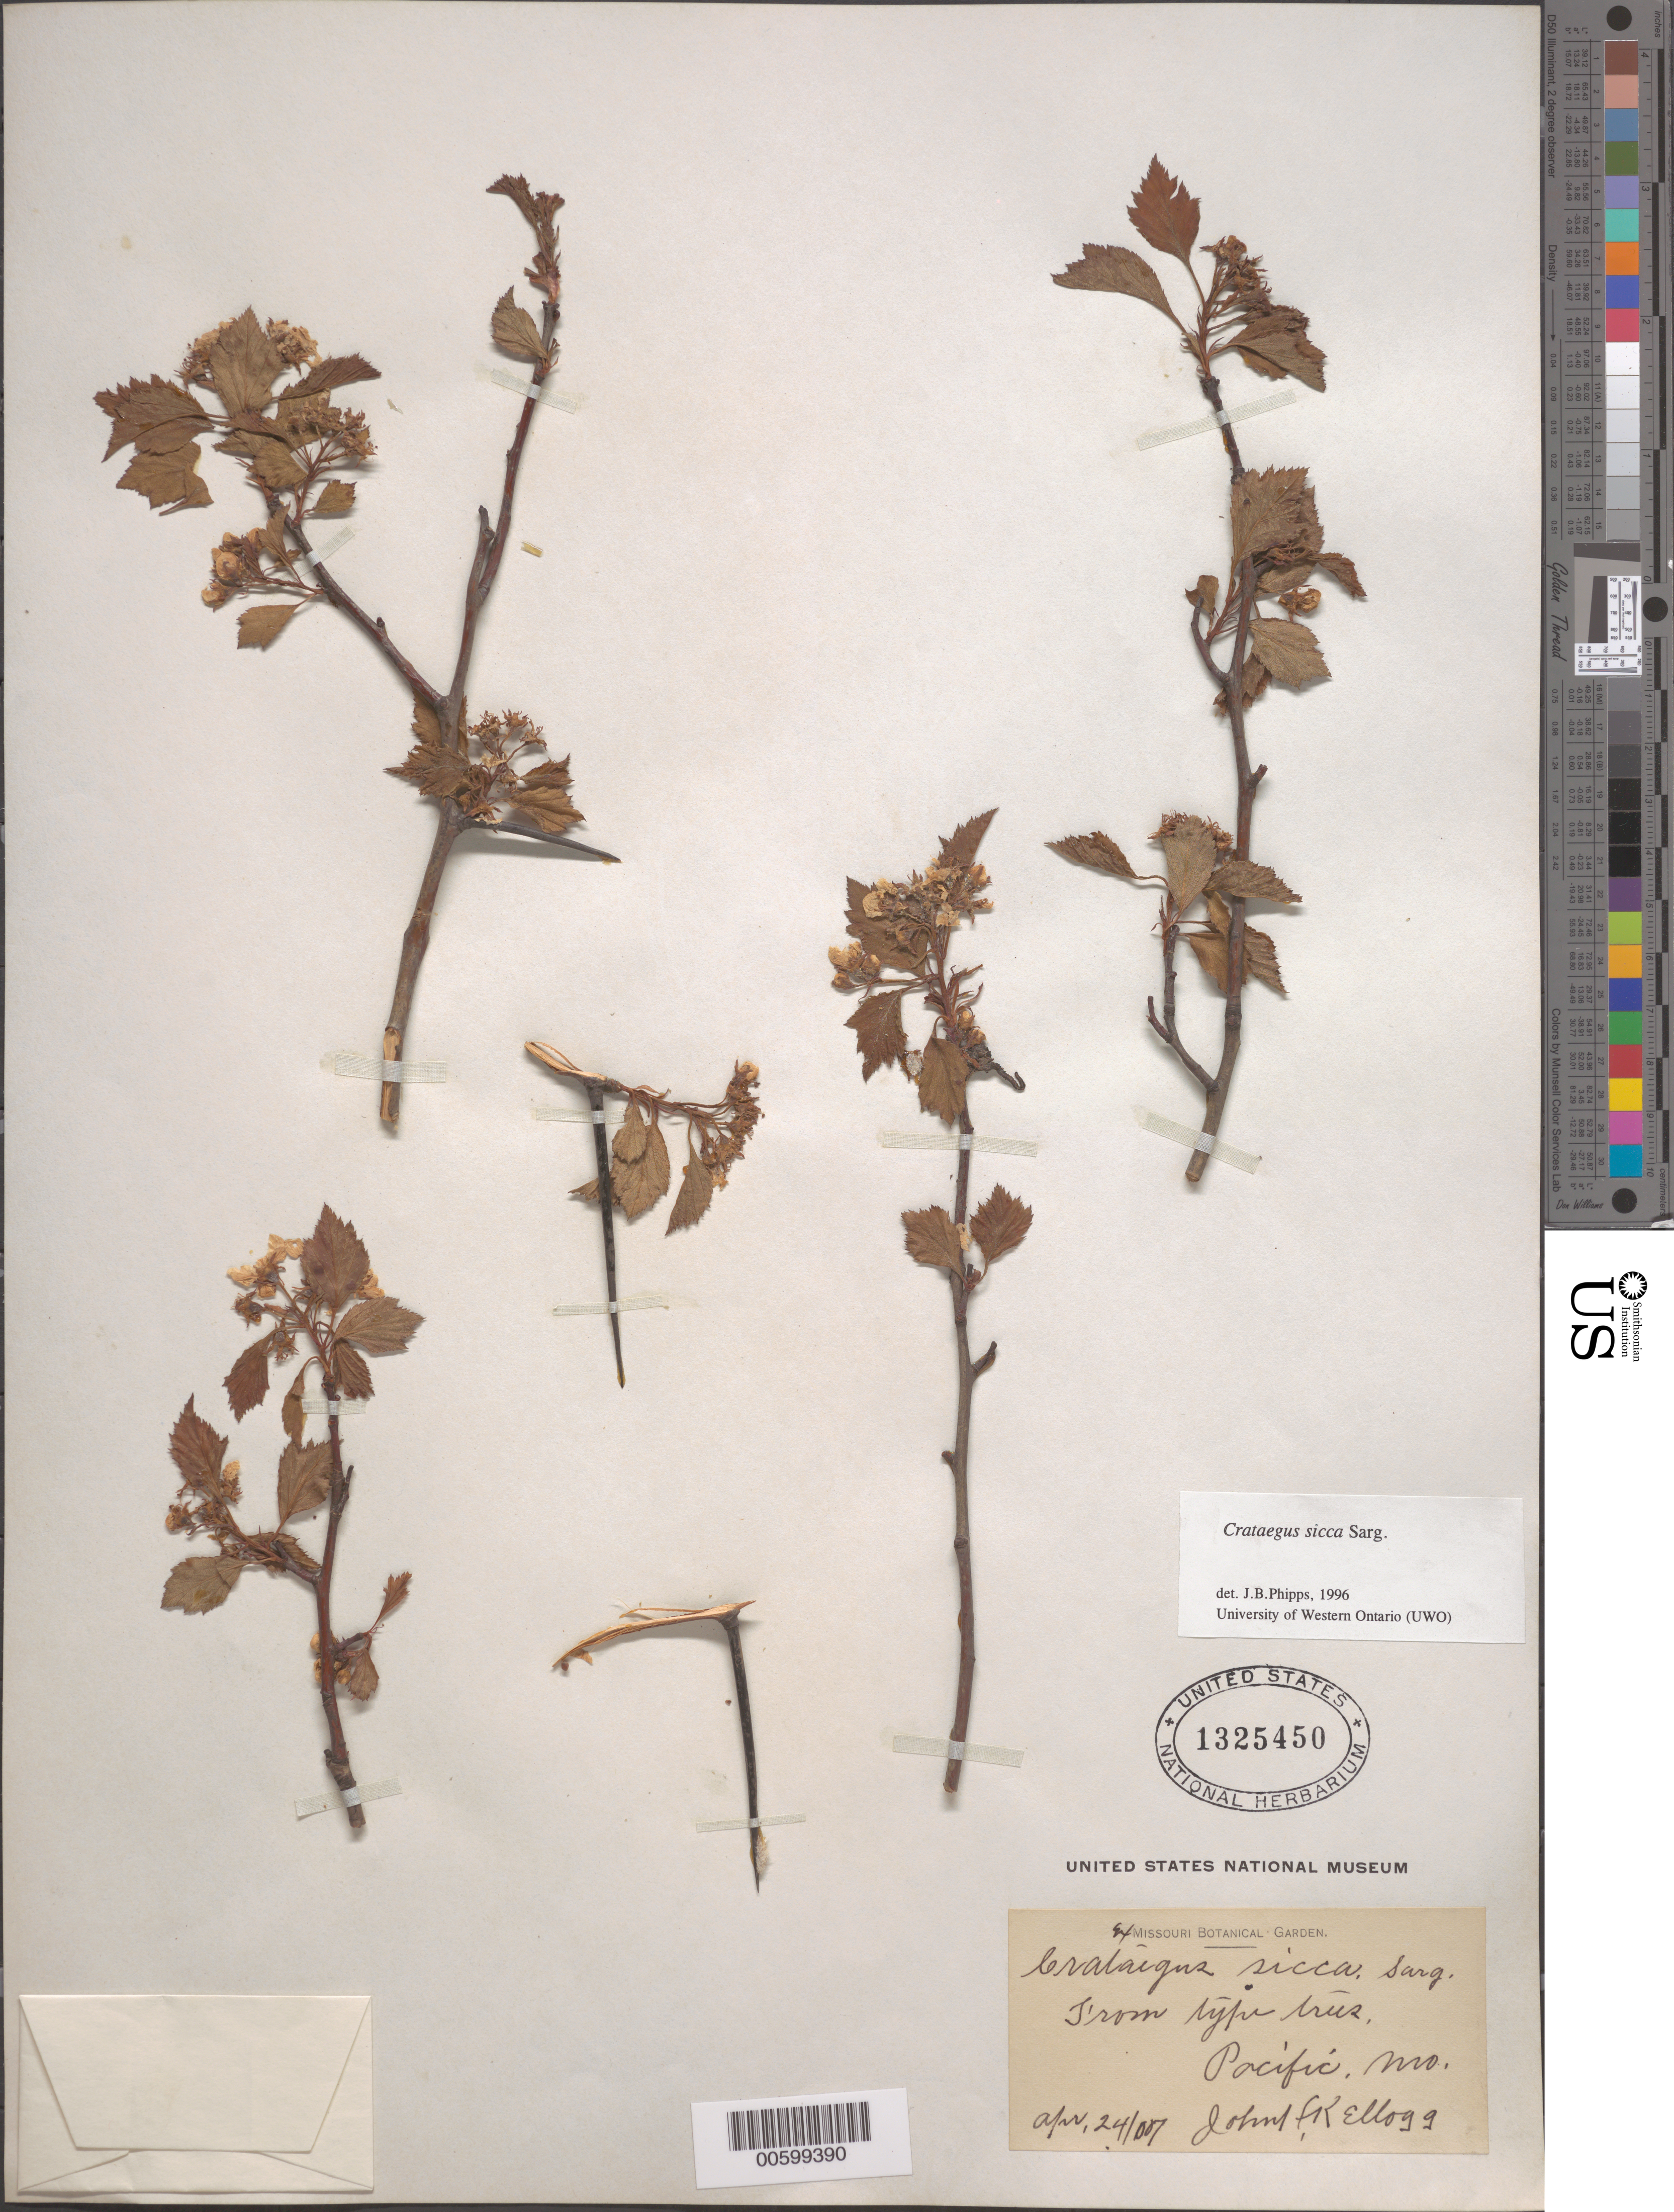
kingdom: Plantae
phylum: Tracheophyta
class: Magnoliopsida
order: Rosales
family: Rosaceae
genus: Crataegus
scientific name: Crataegus sicca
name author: Sarg.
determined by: Phipps, James B., (UWO), University of Western Ontario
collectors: J. H. Kellogg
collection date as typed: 24 Apr 1907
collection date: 1907-04-24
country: United States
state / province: Missouri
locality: Pacific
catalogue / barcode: US 1325450